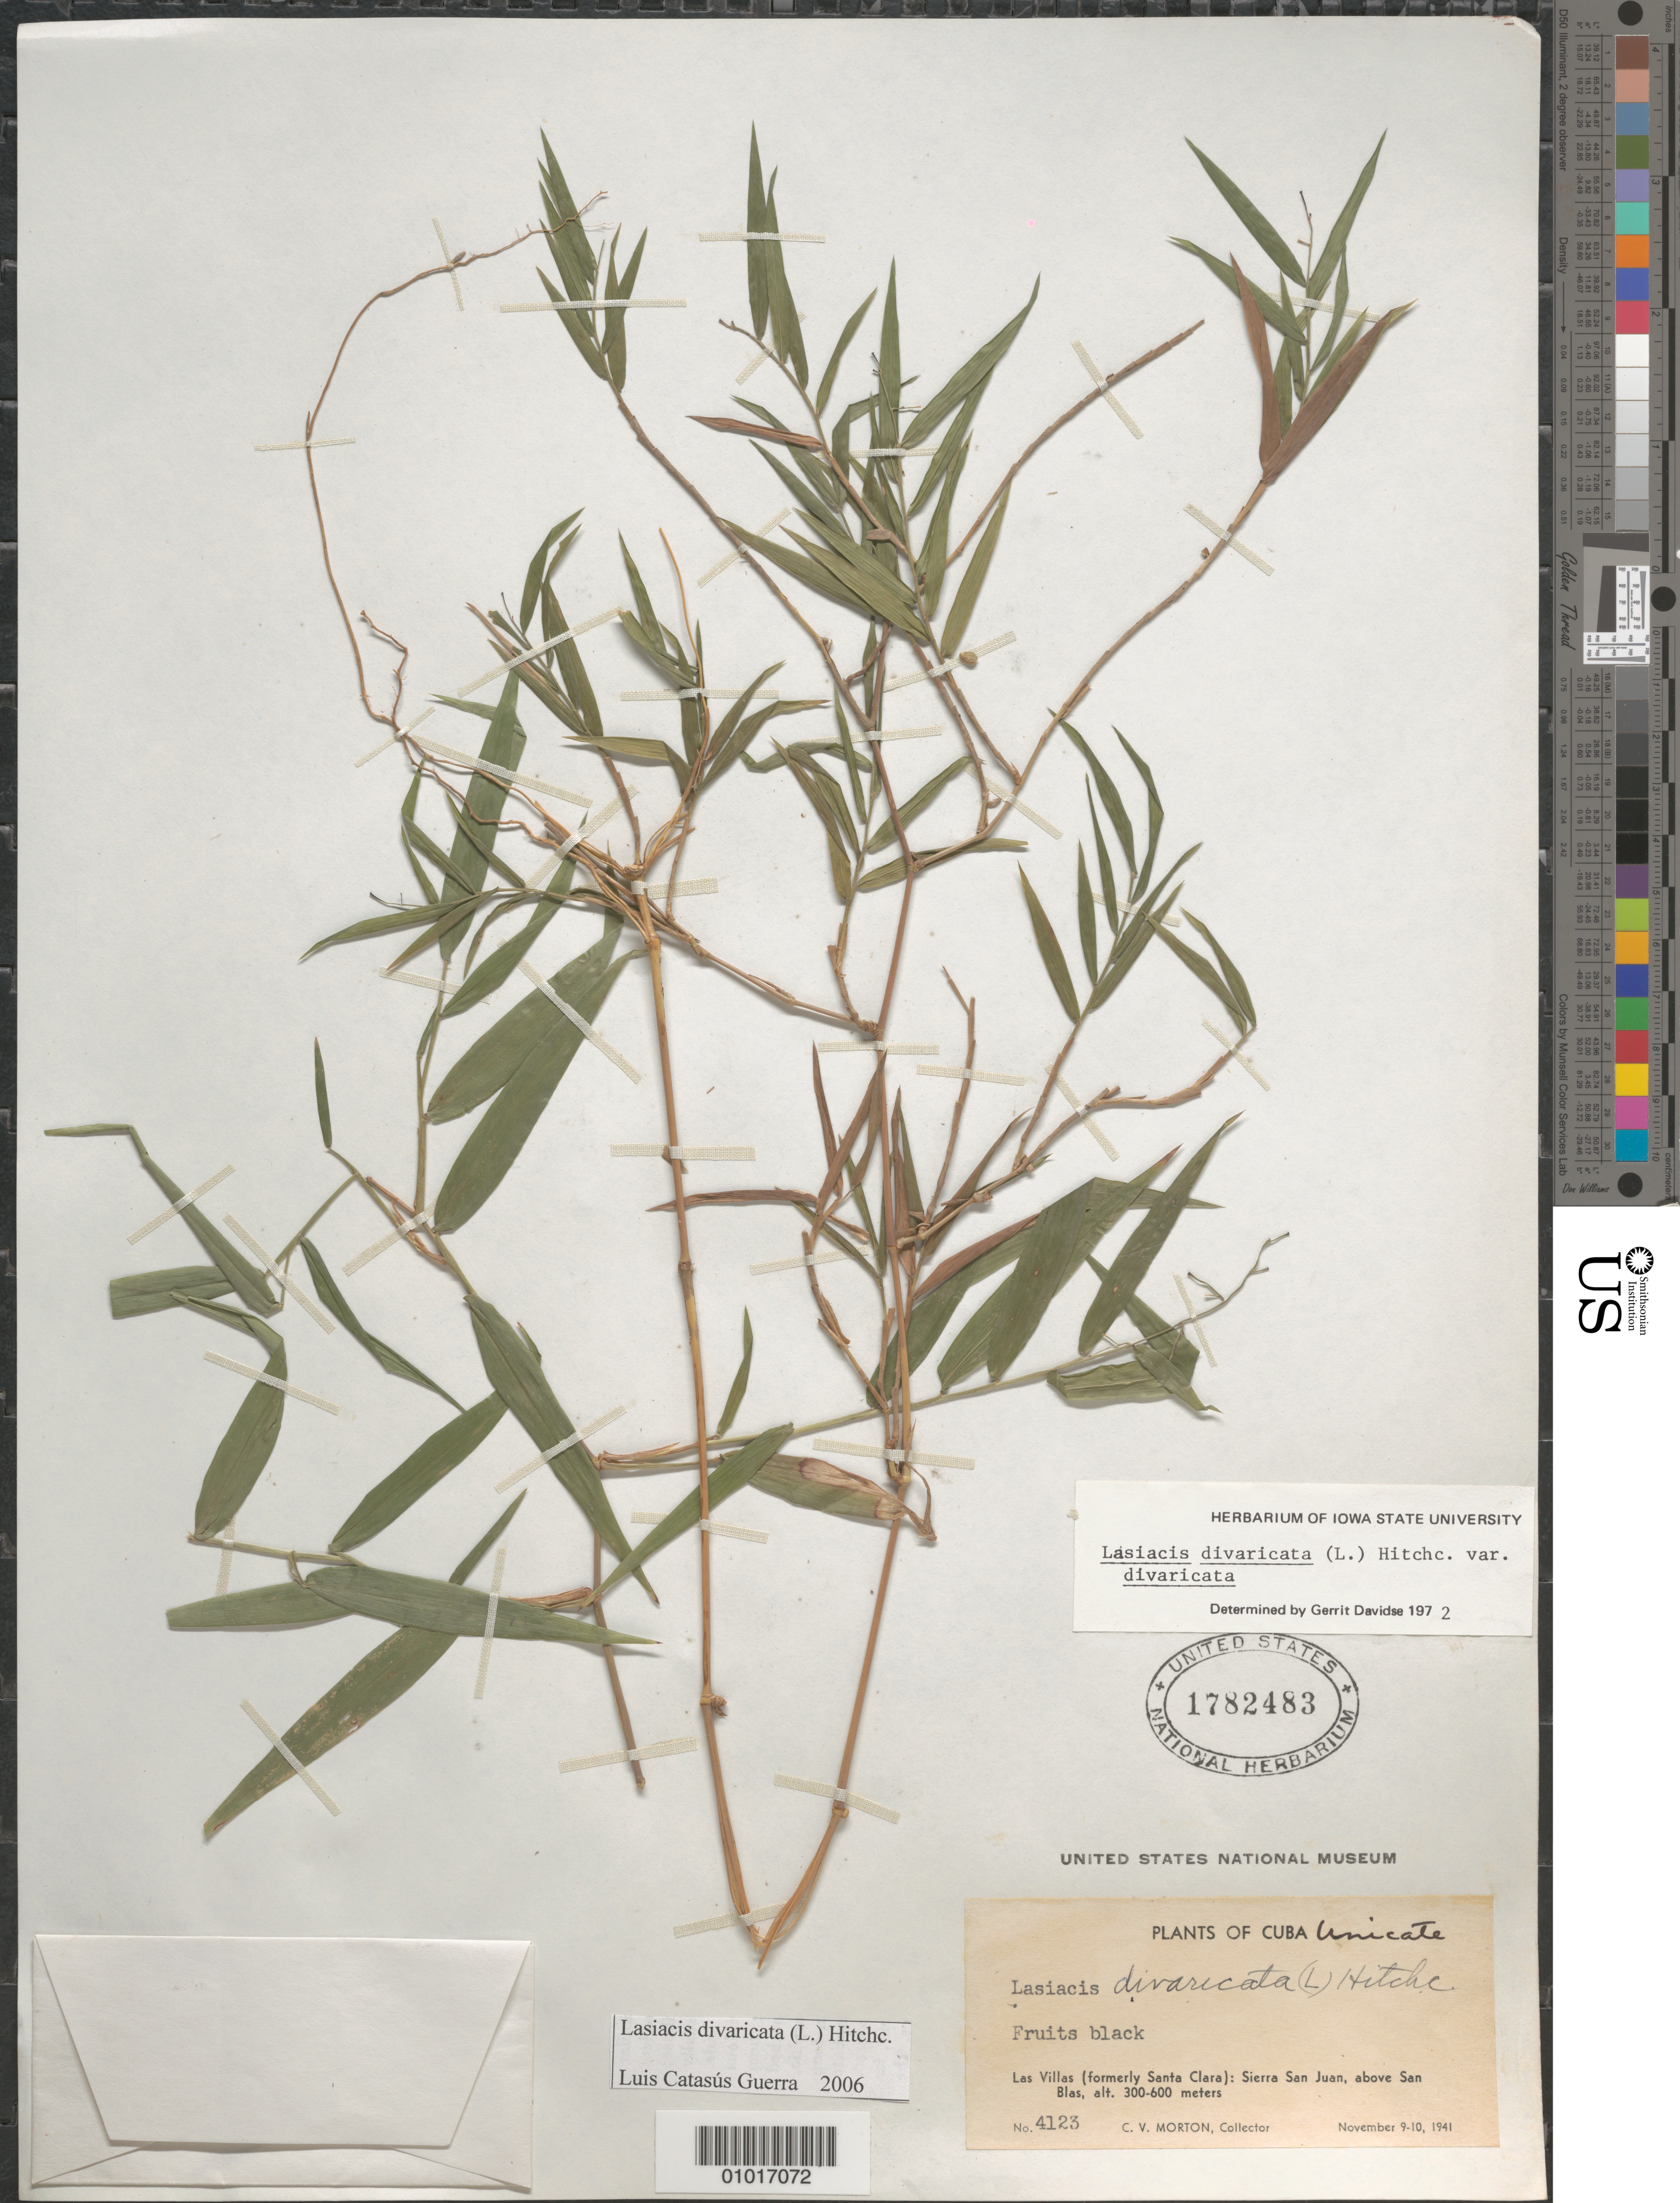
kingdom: Plantae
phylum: Tracheophyta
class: Liliopsida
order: Poales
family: Poaceae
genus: Lasiacis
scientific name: Lasiacis divaricata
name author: (L.) Hitchc.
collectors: C. V. Morton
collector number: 4123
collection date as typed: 09 Nov 1941 to 10 Nov 1941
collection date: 1941-11-09/1941-11-10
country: Cuba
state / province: Las Villas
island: Cuba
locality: Las Villas (formerly Santa Clara): Sierra San Juan, above San Blas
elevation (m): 300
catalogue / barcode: US 1782483